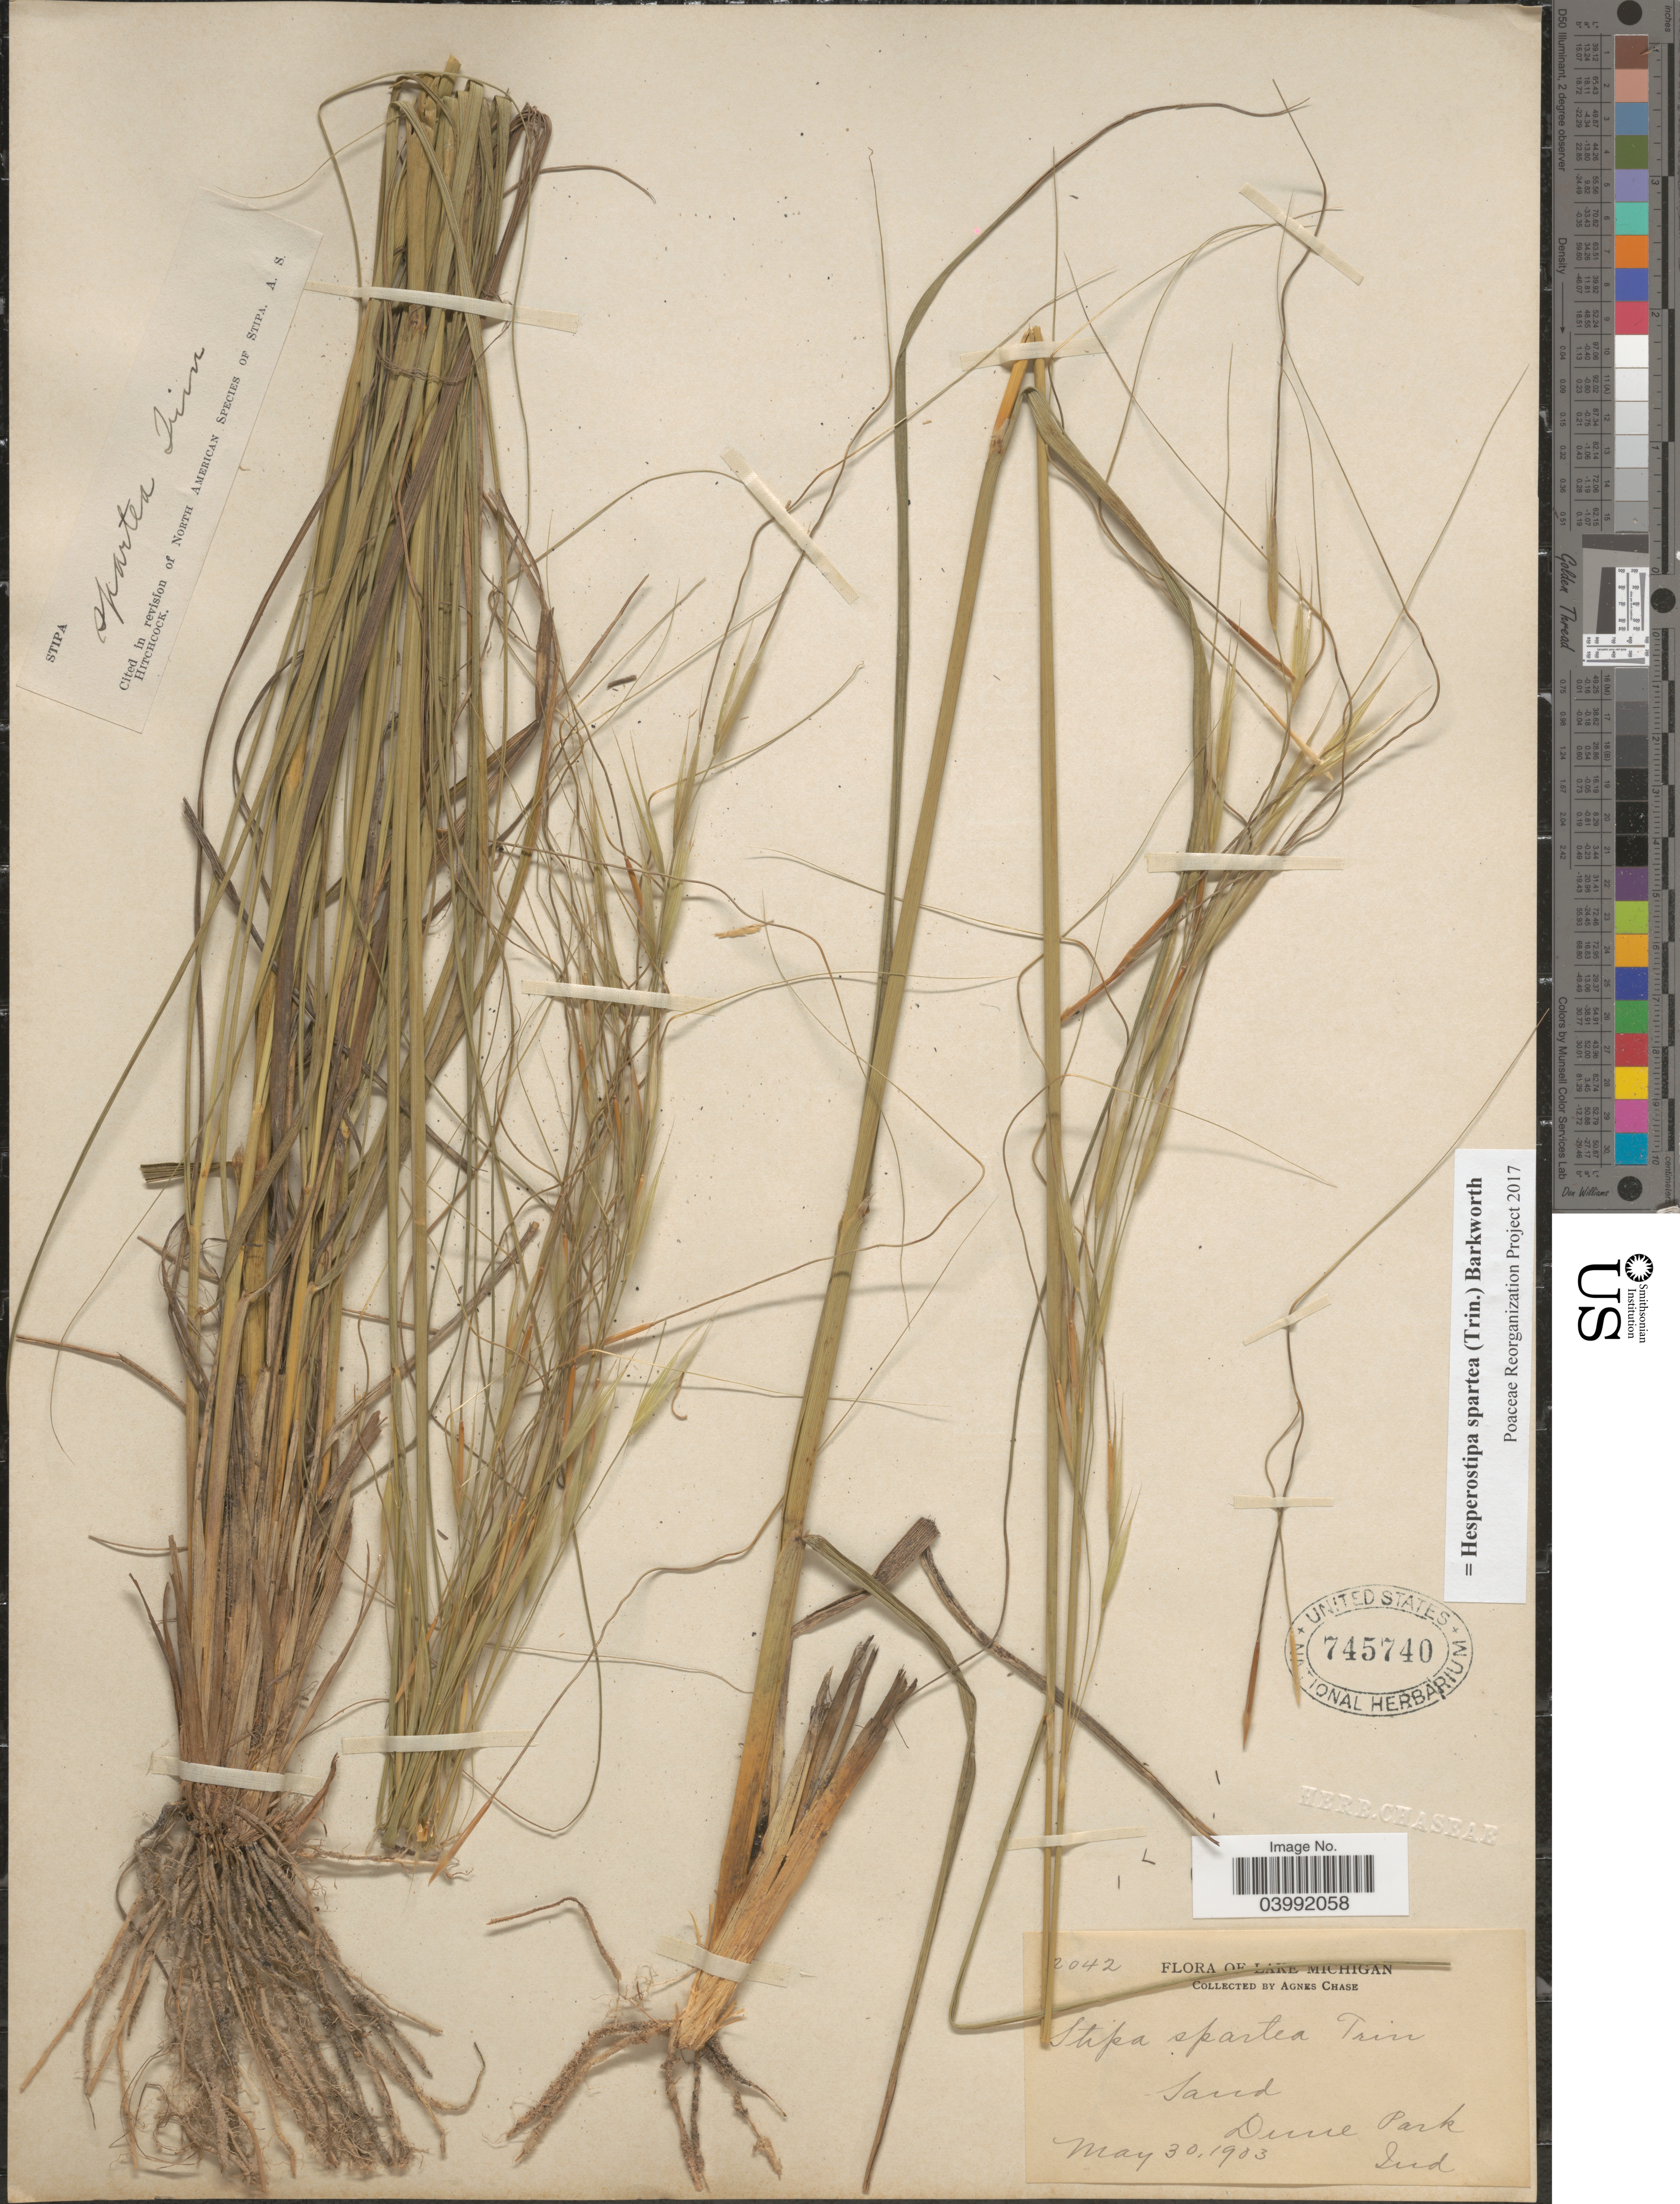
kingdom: Plantae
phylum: Tracheophyta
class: Liliopsida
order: Poales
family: Poaceae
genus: Hesperostipa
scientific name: Hesperostipa spartea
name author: (Trin.) Barkworth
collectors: A. Chase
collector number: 2042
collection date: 1903-05-30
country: United States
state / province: Indiana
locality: Lake Michigan. Sand. Dune Park.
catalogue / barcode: US 745740